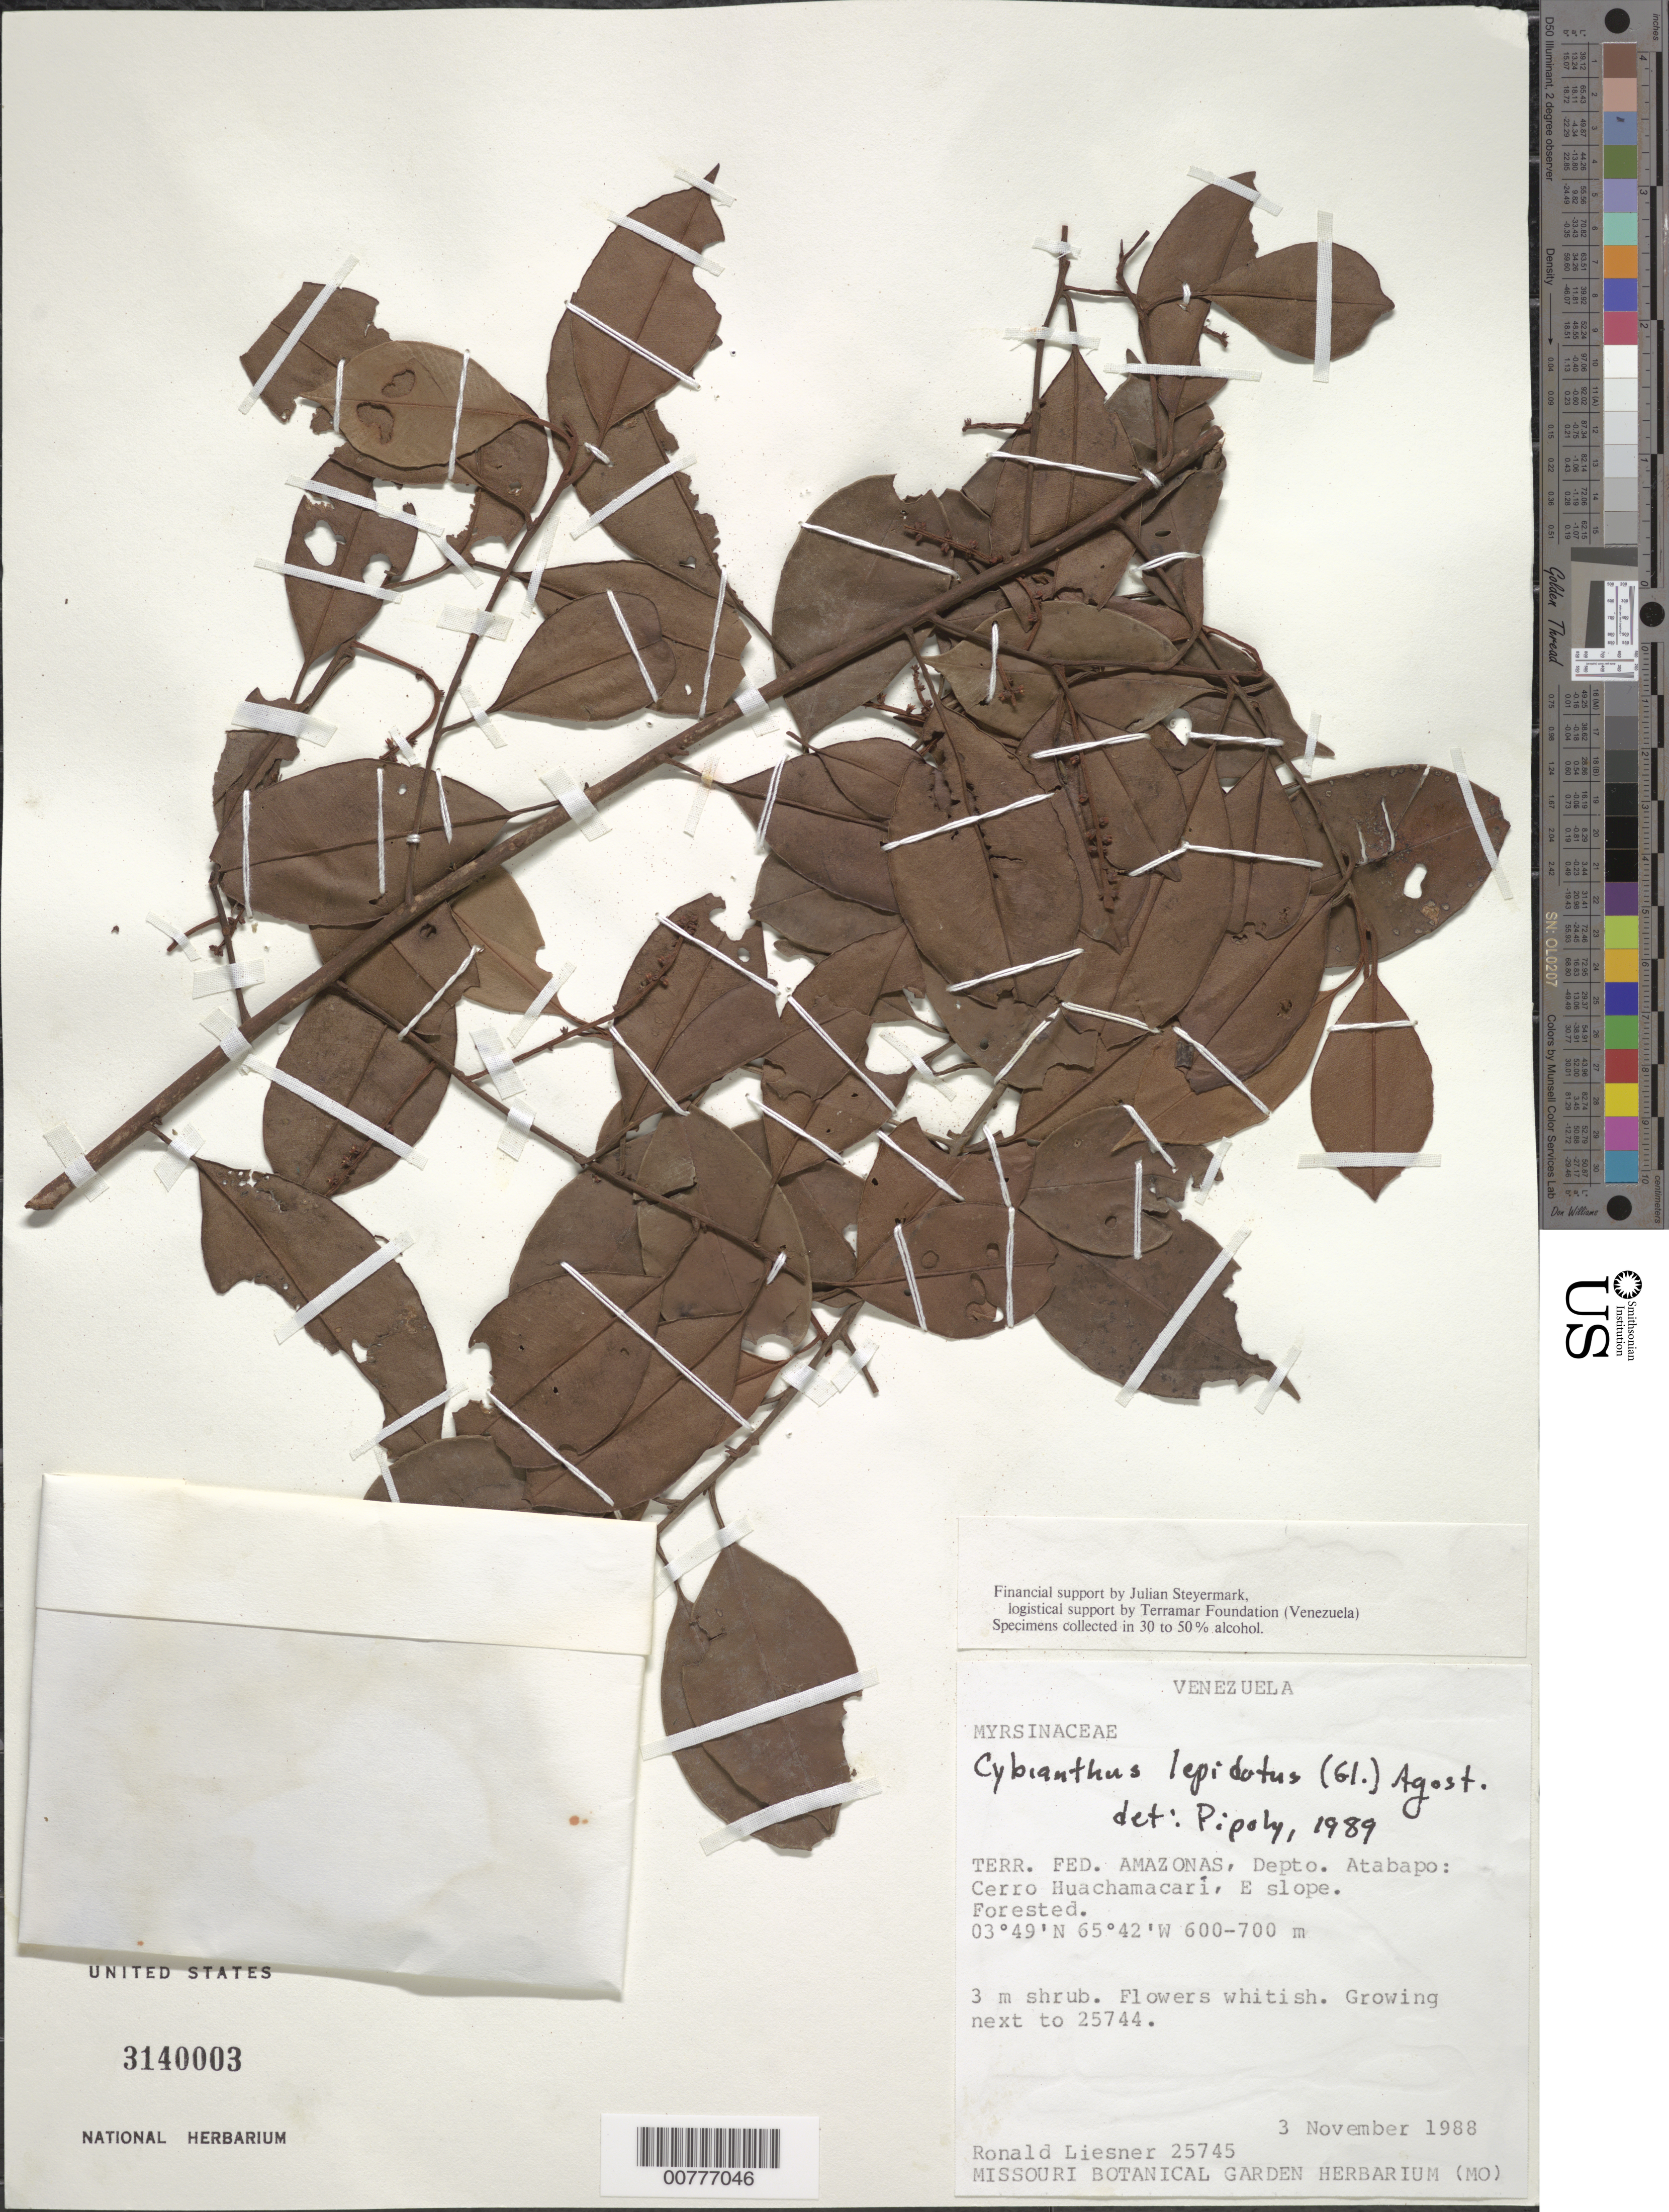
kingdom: Plantae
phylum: Tracheophyta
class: Magnoliopsida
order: Ericales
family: Primulaceae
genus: Cybianthus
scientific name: Cybianthus lepidotus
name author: (Gleason) G. Agostini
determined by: Pipoly, J. J., III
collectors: R. L. Liesner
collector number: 25745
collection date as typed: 3-Nov-88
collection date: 1988-11-03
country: Venezuela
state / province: Amazonas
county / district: Atabapo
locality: Cerro Huachamacari, E slope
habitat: Forested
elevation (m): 600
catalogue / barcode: US 3140003